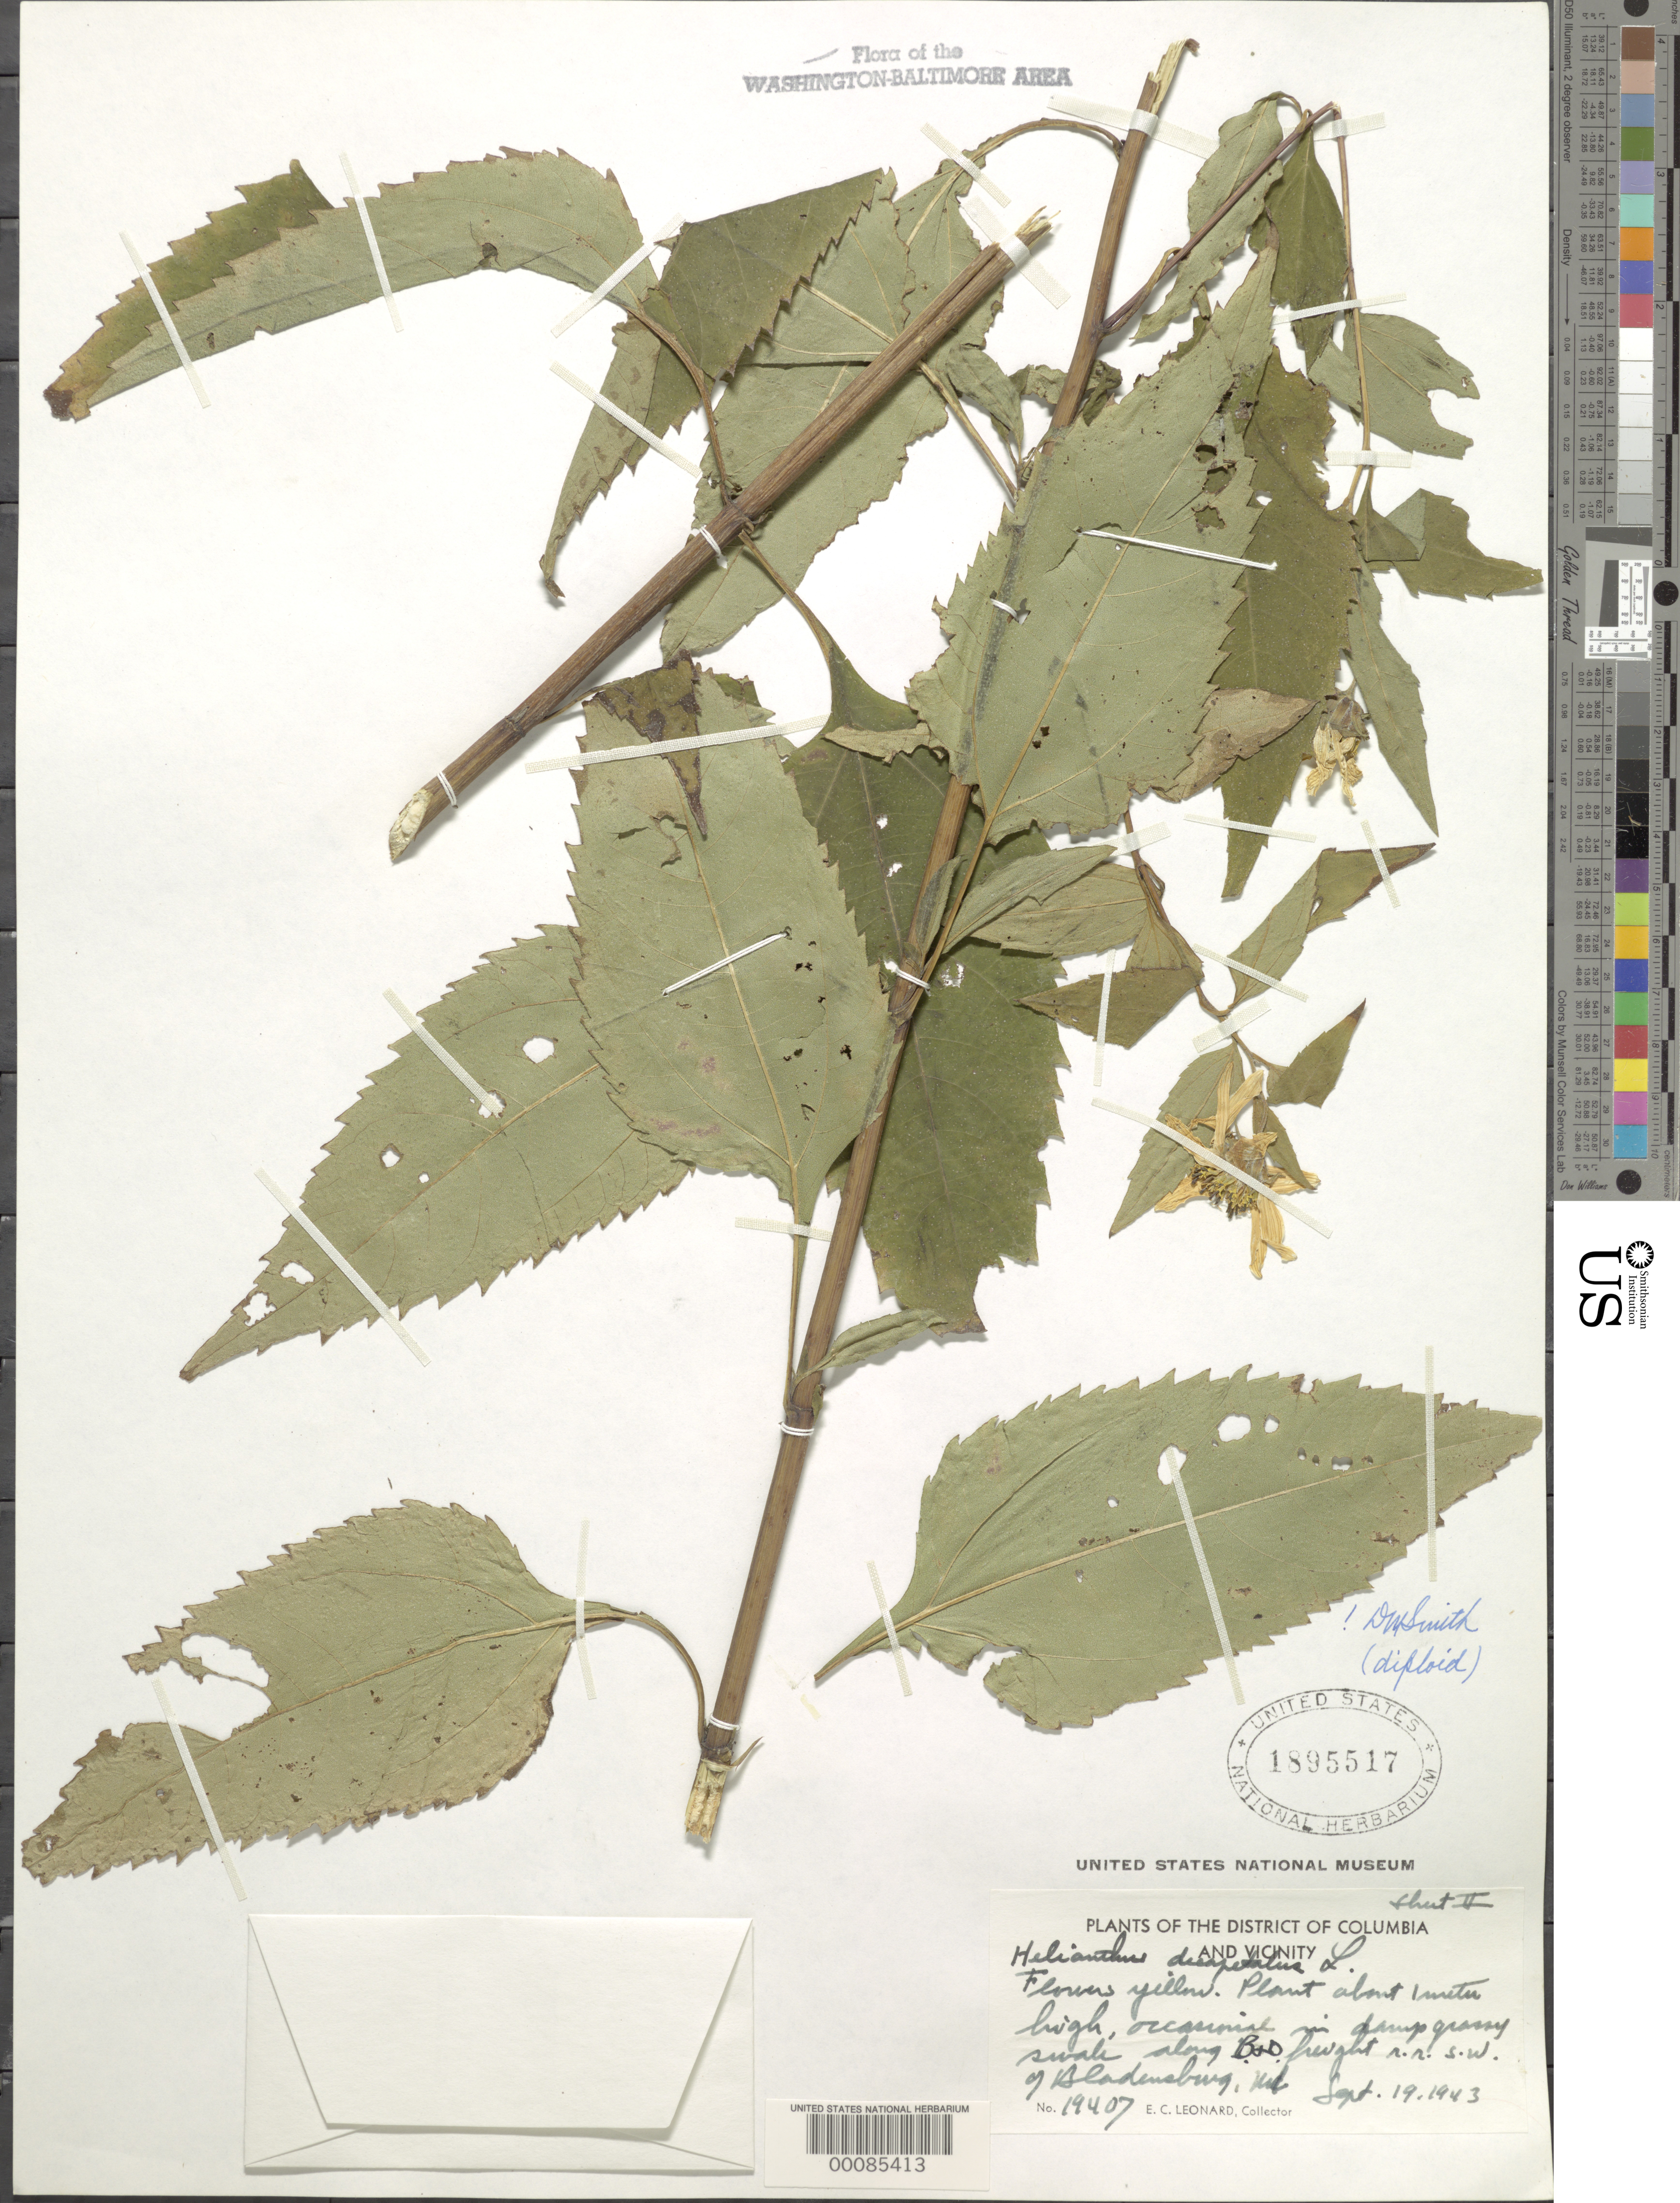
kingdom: Plantae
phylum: Tracheophyta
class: Magnoliopsida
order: Asterales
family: Asteraceae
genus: Helianthus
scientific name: Helianthus decapetalus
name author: L.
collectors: E. C. Leonard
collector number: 19407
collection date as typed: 19 Sep 1943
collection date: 1943-09-19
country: United States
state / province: Maryland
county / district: Prince George's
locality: SW of Bladensburg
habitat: Damp grassy swale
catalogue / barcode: US 1895517